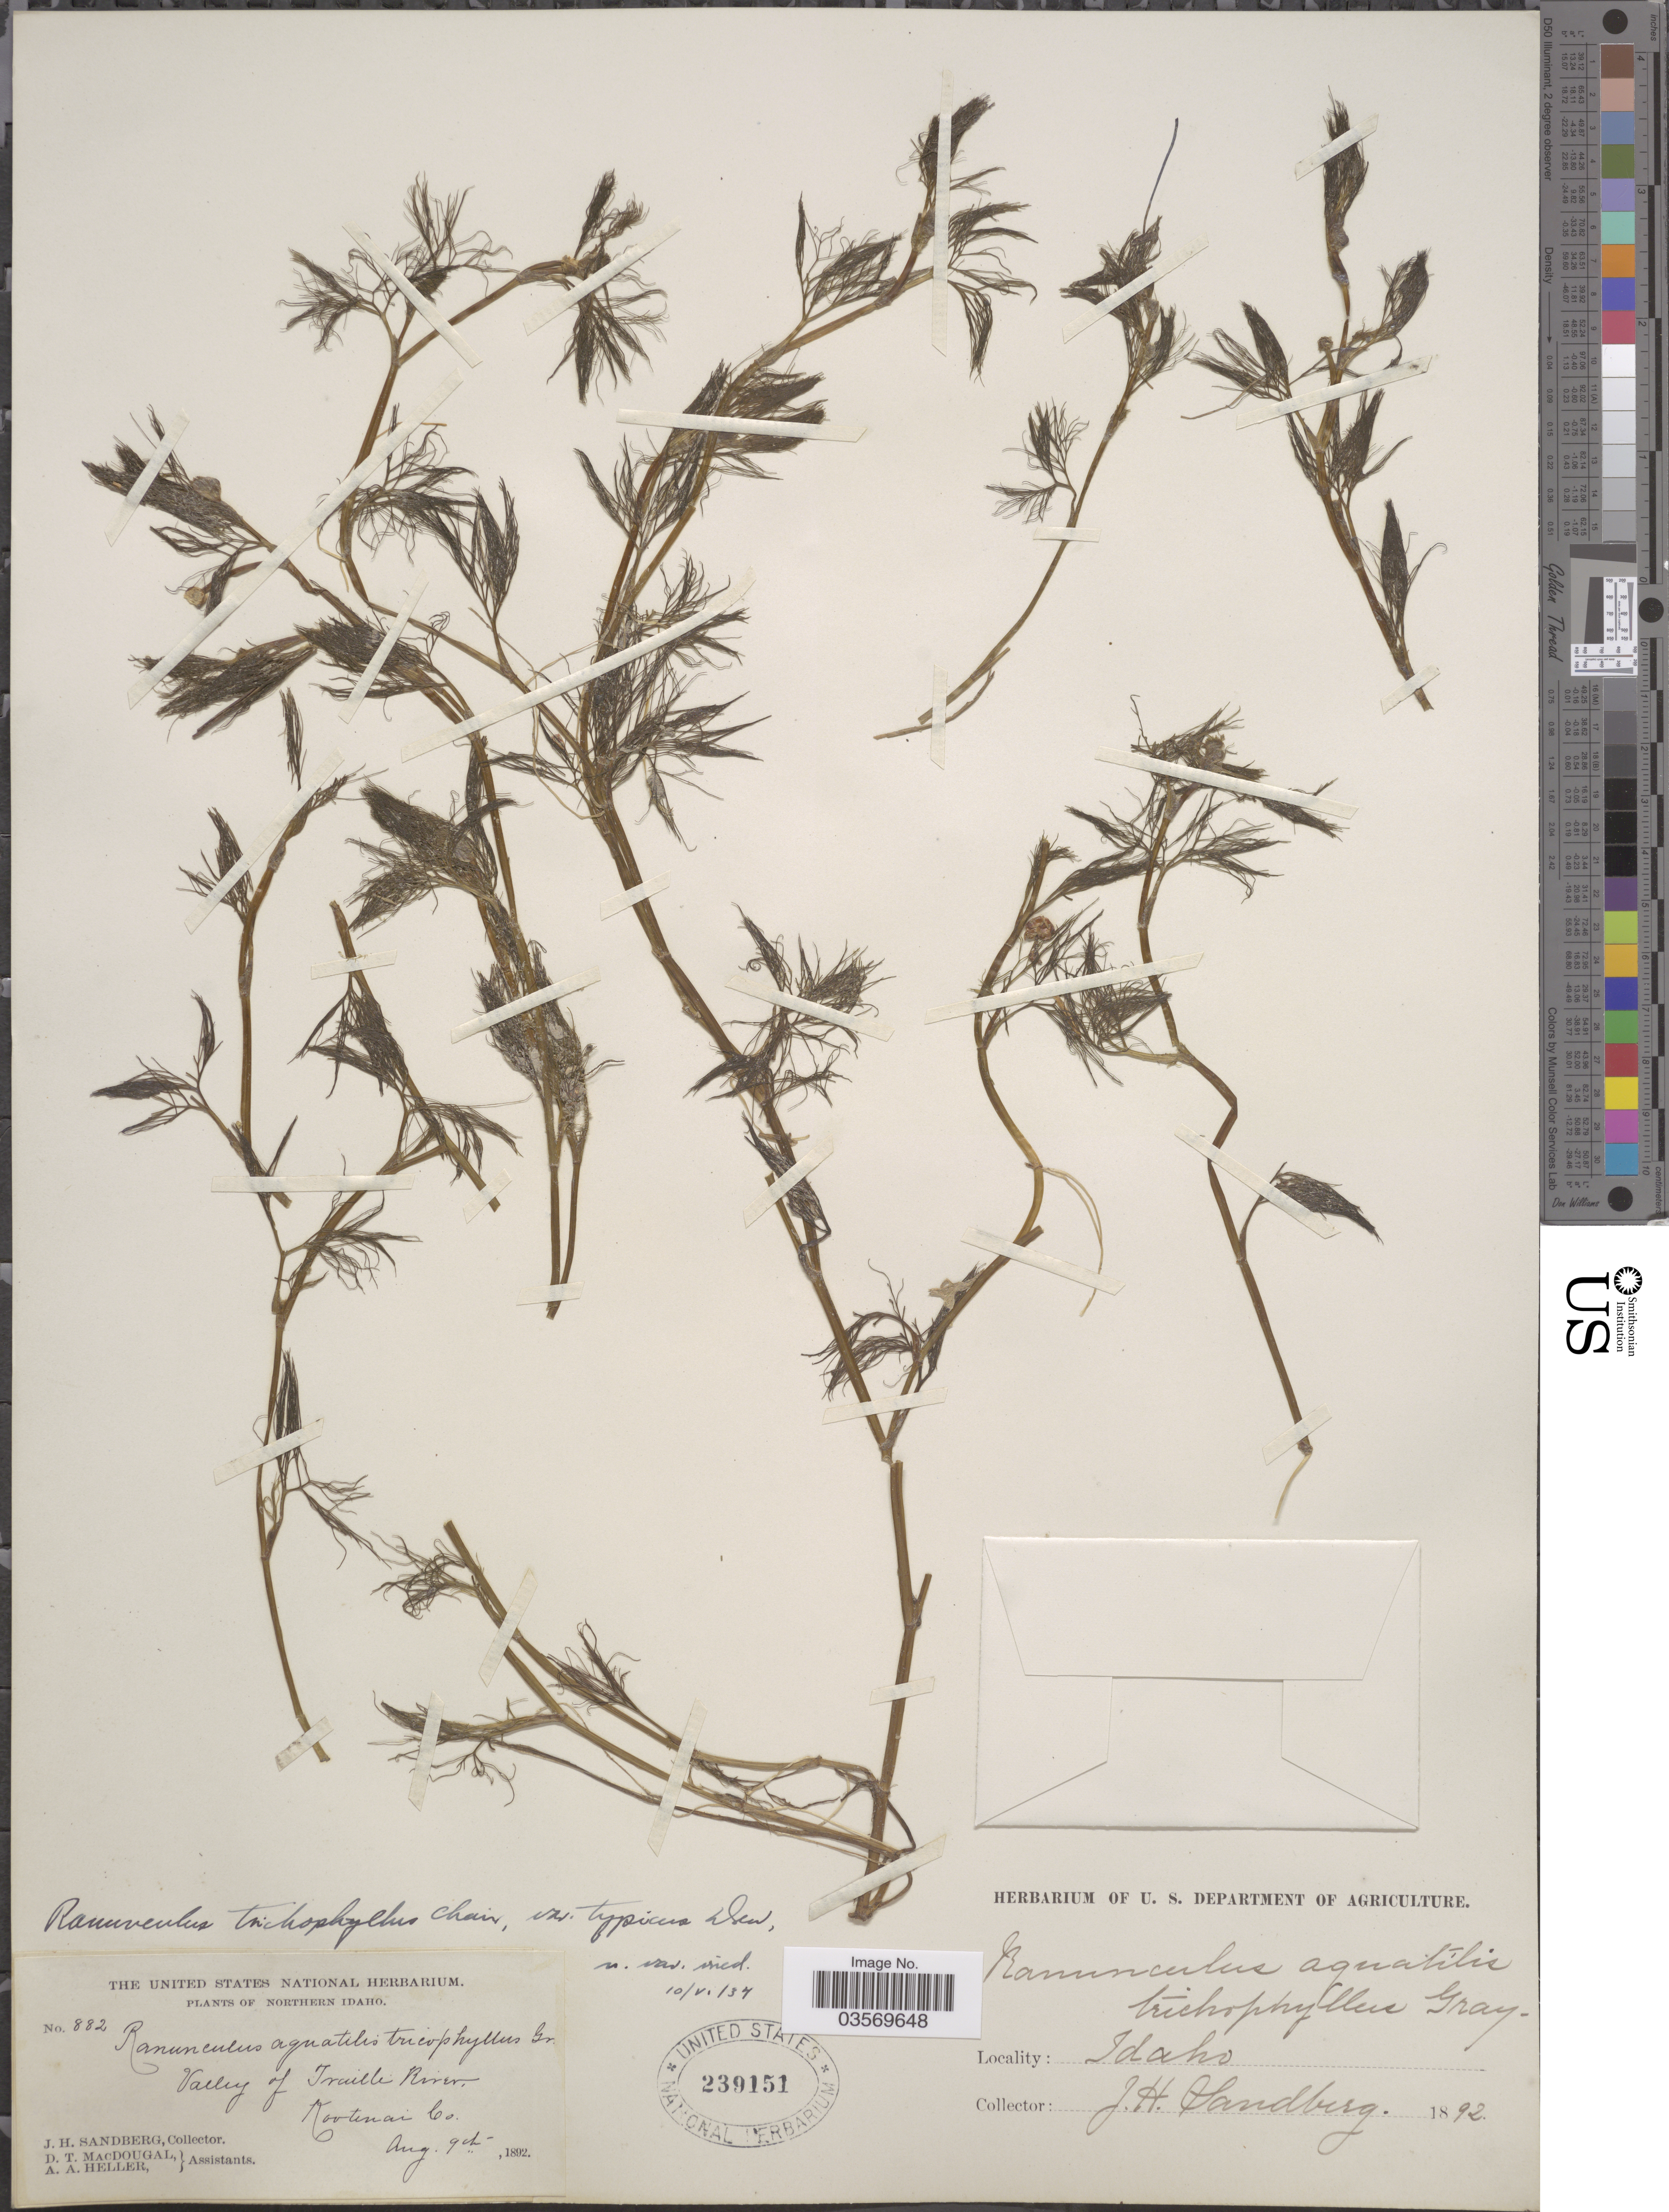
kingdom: Plantae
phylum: Tracheophyta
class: Magnoliopsida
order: Ranunculales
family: Ranunculaceae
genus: Ranunculus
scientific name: Ranunculus trichophyllus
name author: Chaix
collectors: J. H. Sandberg, D. T. MacDougal & A. A. Heller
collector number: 882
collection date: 1892-08-09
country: United States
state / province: Idaho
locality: Northern Idaho. Valley of Traille River. Kootenai Co.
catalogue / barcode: US 239151